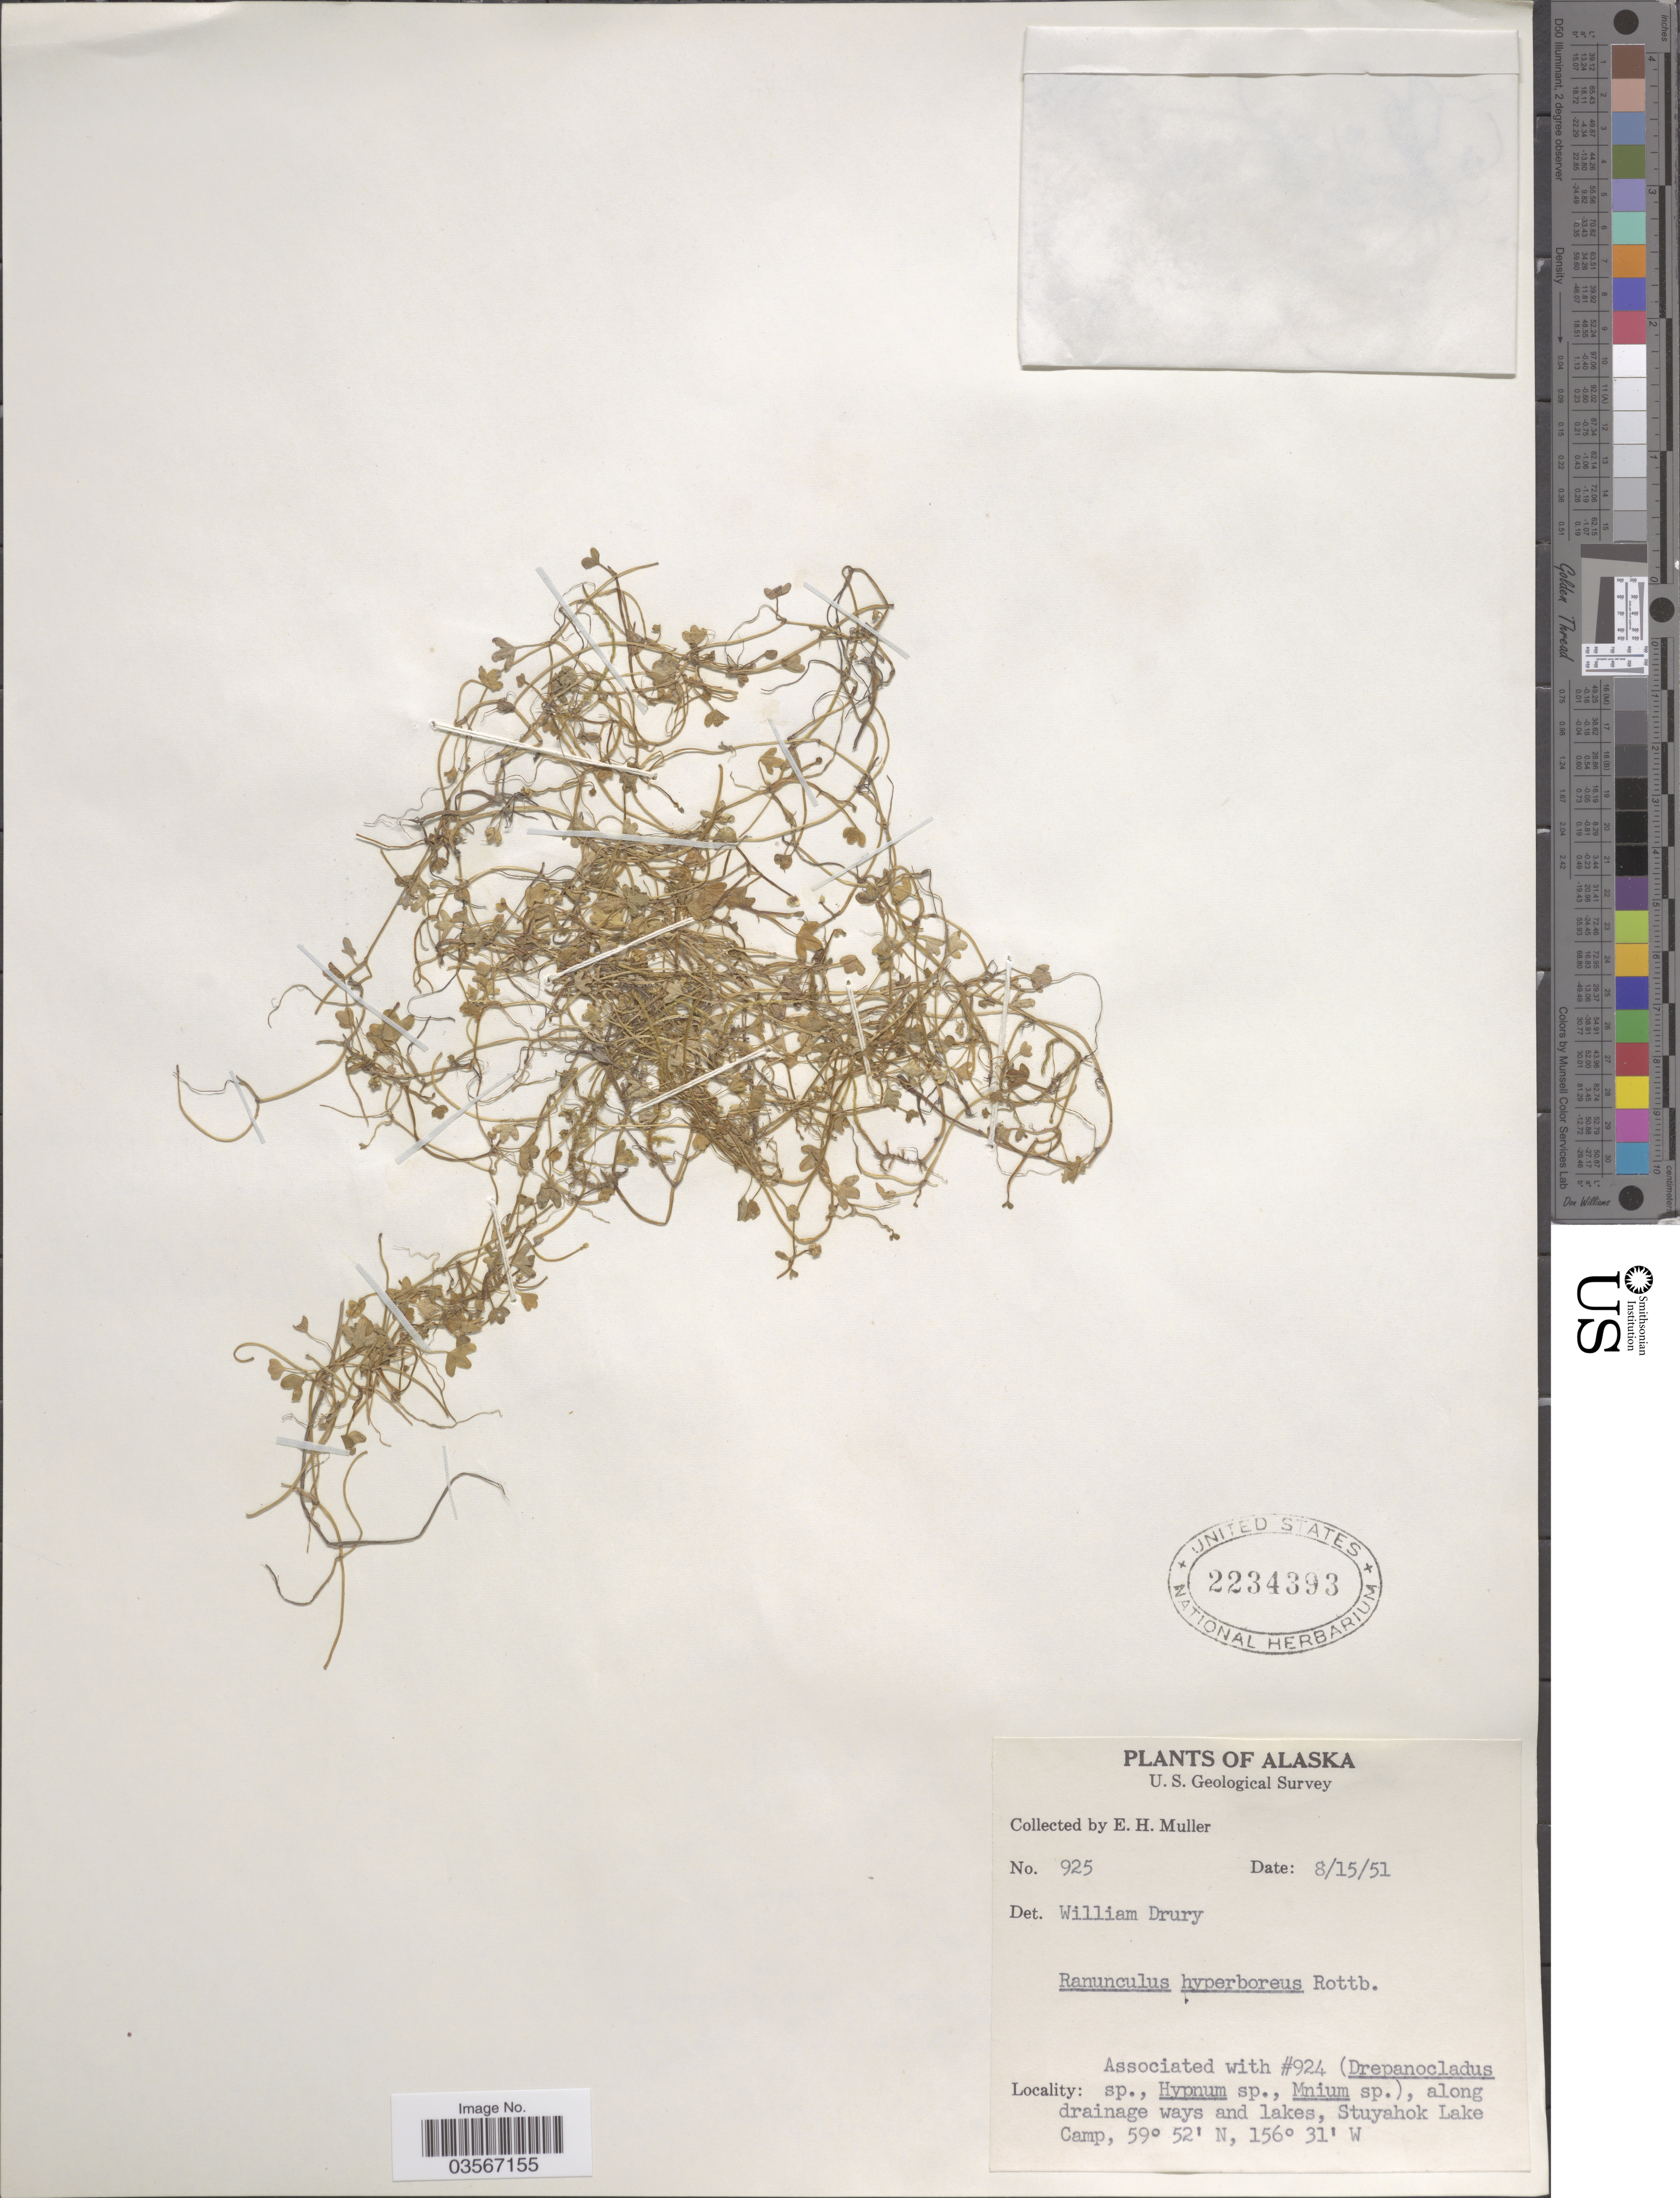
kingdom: Plantae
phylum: Tracheophyta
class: Magnoliopsida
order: Ranunculales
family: Ranunculaceae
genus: Ranunculus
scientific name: Ranunculus hyperboreus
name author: Rottb.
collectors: E. H. Muller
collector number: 925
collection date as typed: Transcribed d/m/y: 15/8/51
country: United States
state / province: Alaska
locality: Along drainage ways and lakes, Stuyahok Lake Camp.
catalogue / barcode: US 2234393